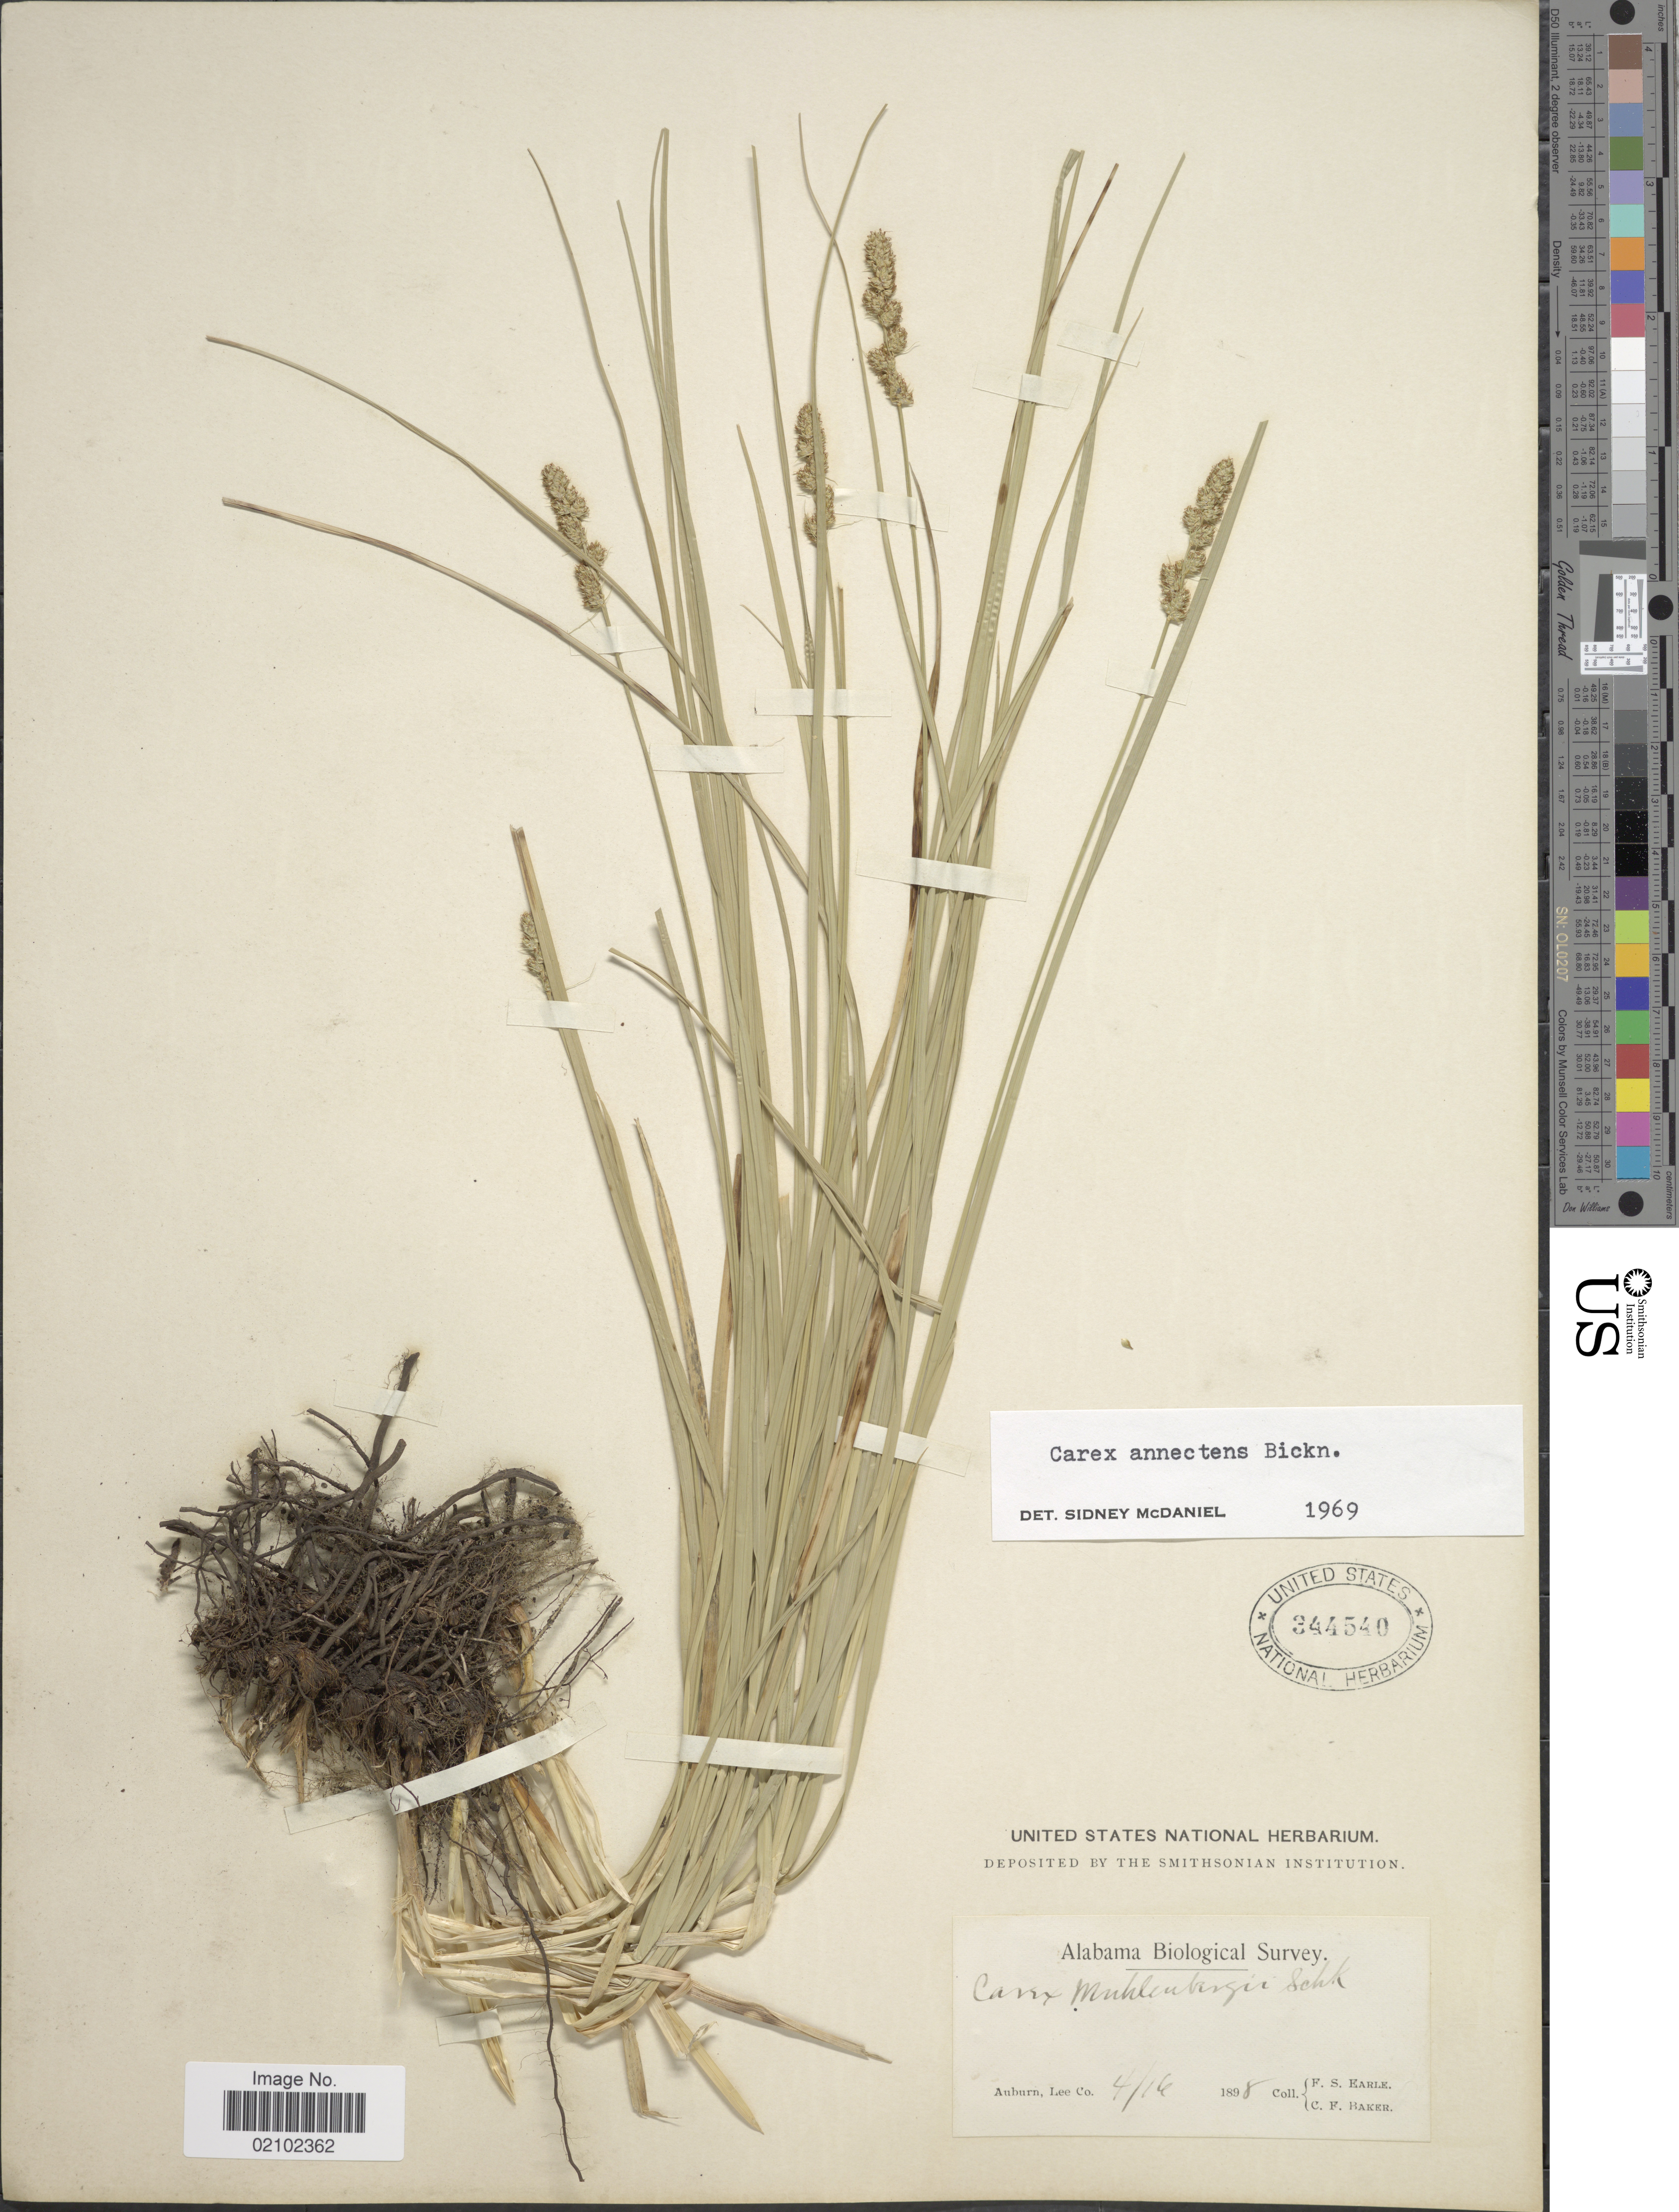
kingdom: Plantae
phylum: Tracheophyta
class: Liliopsida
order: Poales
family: Cyperaceae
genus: Carex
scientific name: Carex annectens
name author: (E.P. Bicknell) E.P. Bicknell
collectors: F. S. Earle & C. F. Baker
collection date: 1898-04-16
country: United States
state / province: Alabama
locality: Auburn, Lee Co.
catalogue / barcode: US 344540